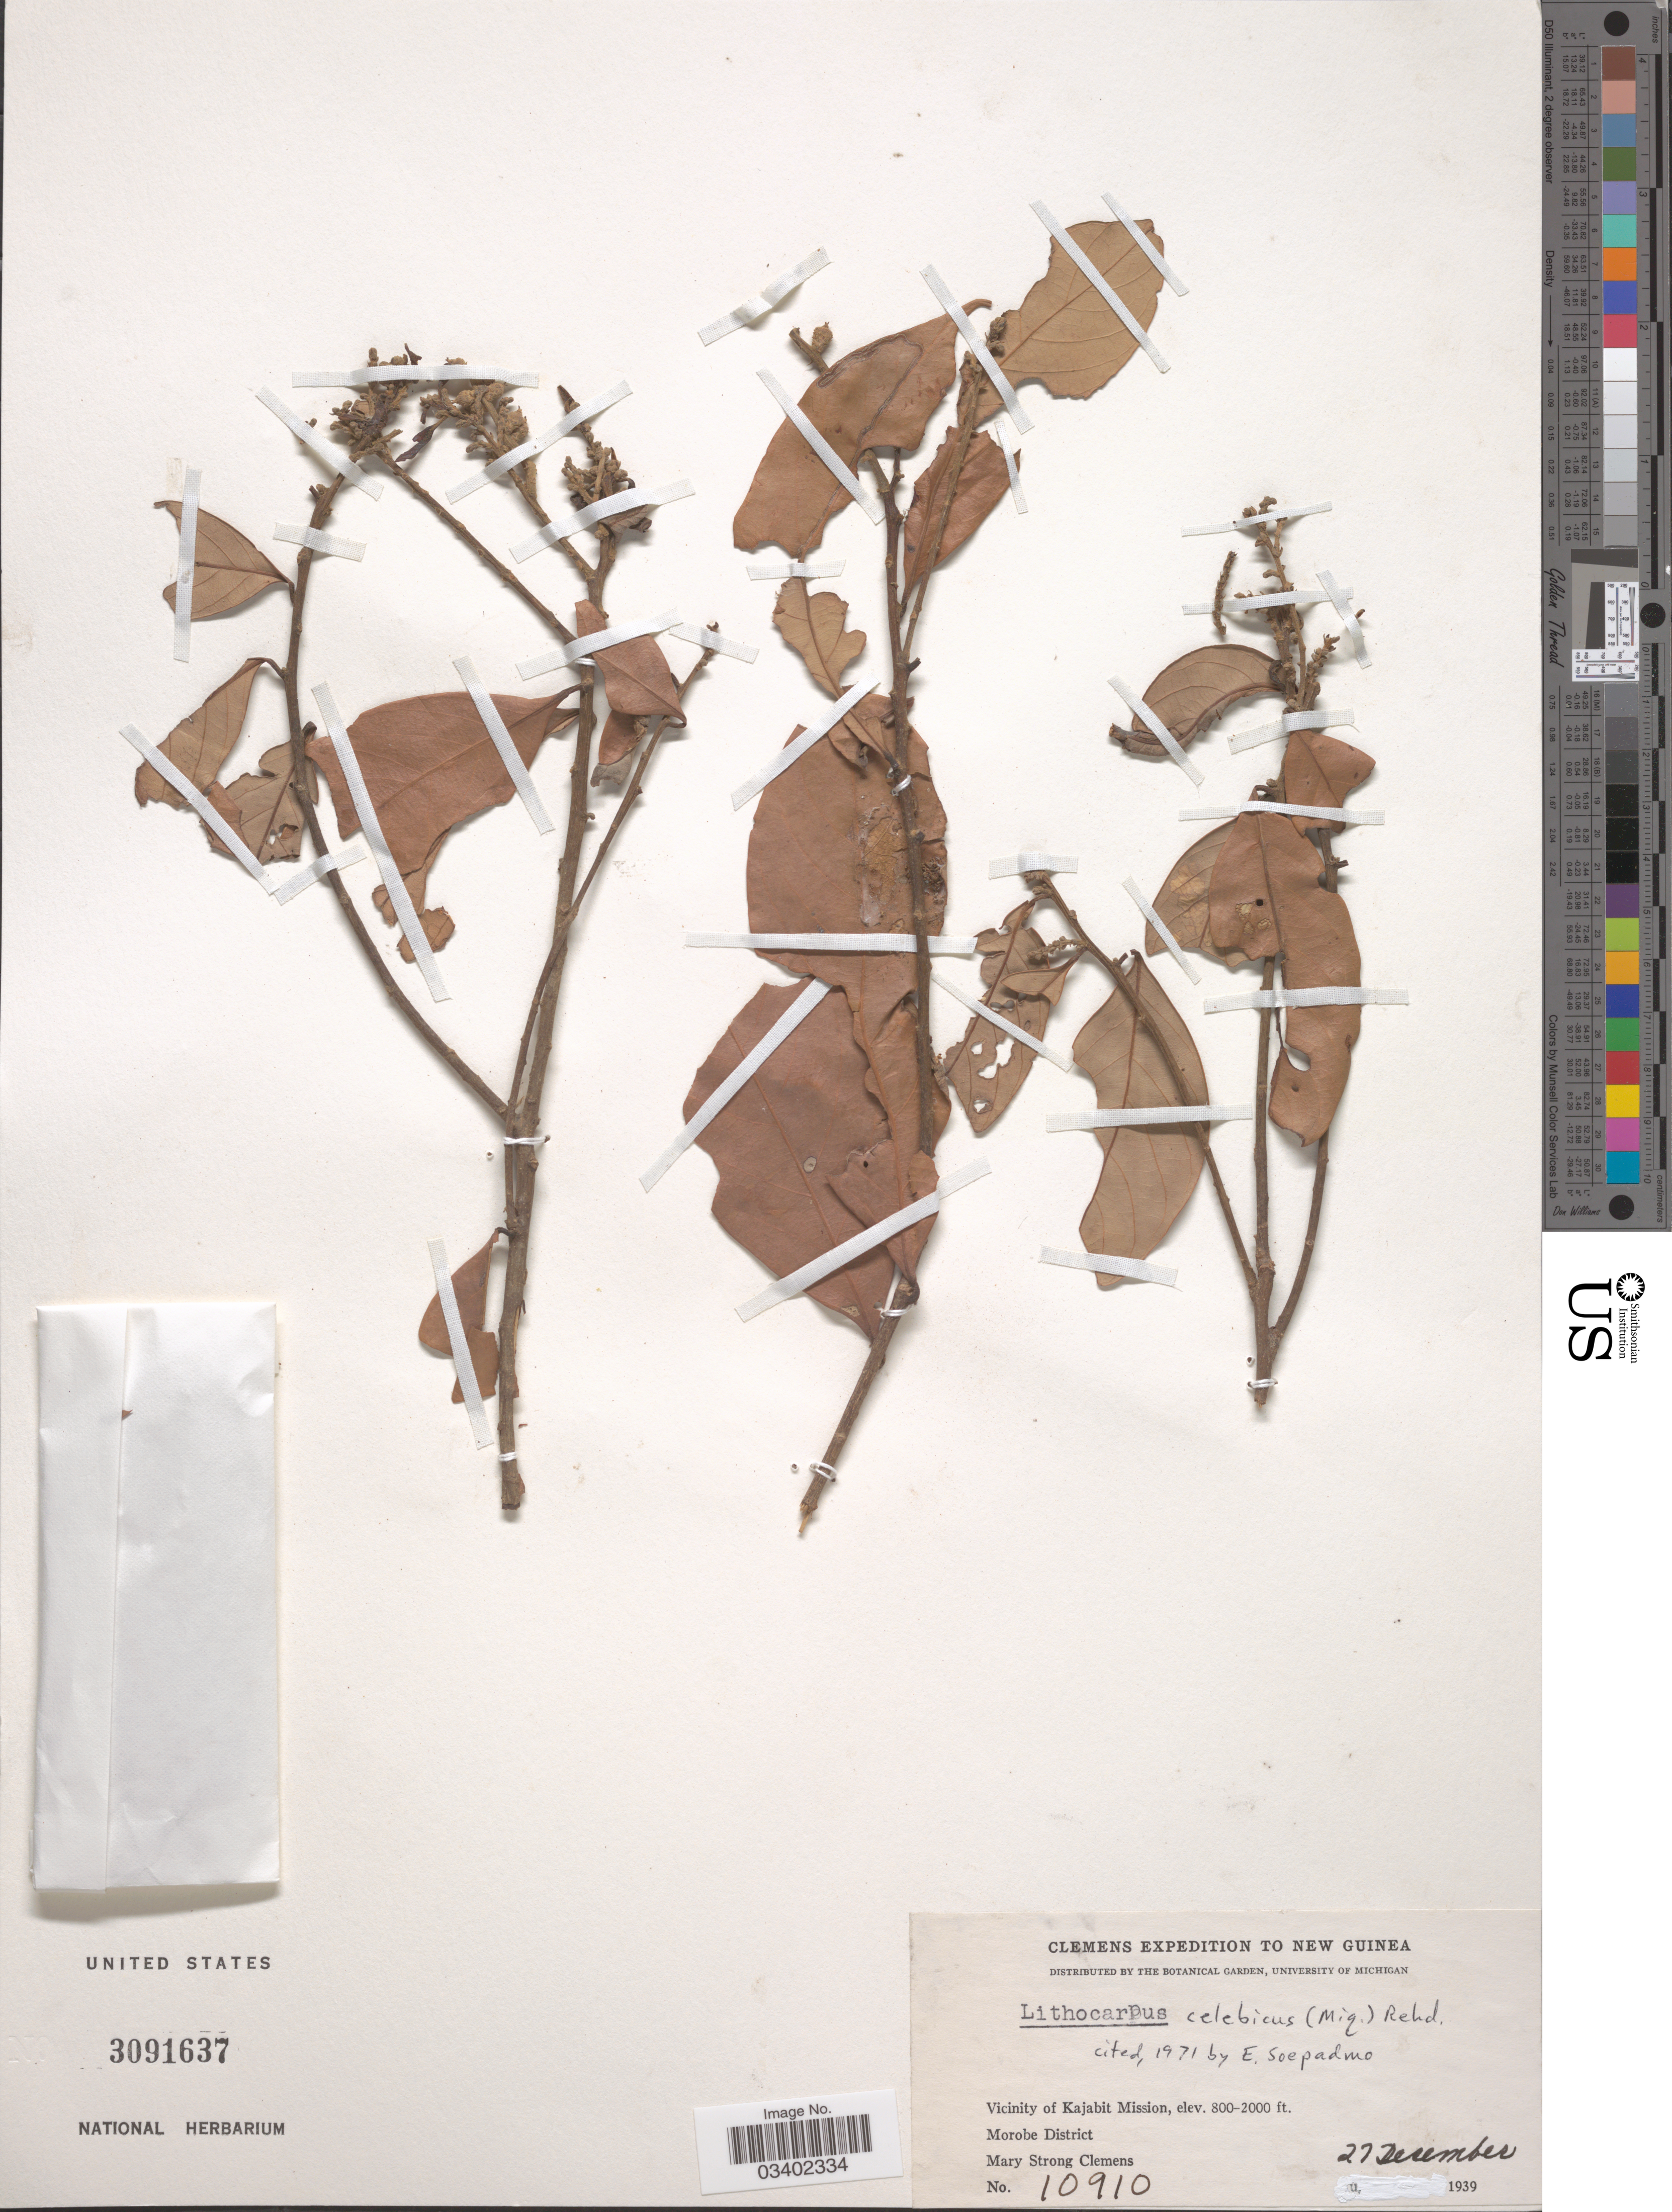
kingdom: Plantae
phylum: Tracheophyta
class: Magnoliopsida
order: Fagales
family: Fagaceae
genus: Lithocarpus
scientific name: Lithocarpus celebicus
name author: (Miq.) Rehder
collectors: M. S. Clemens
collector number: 10910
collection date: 1939-12-27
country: Papua New Guinea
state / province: Morobe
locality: New Guinea. Vicinity of Kajabit Mission. Morobe District.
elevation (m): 244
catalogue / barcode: US 3091637